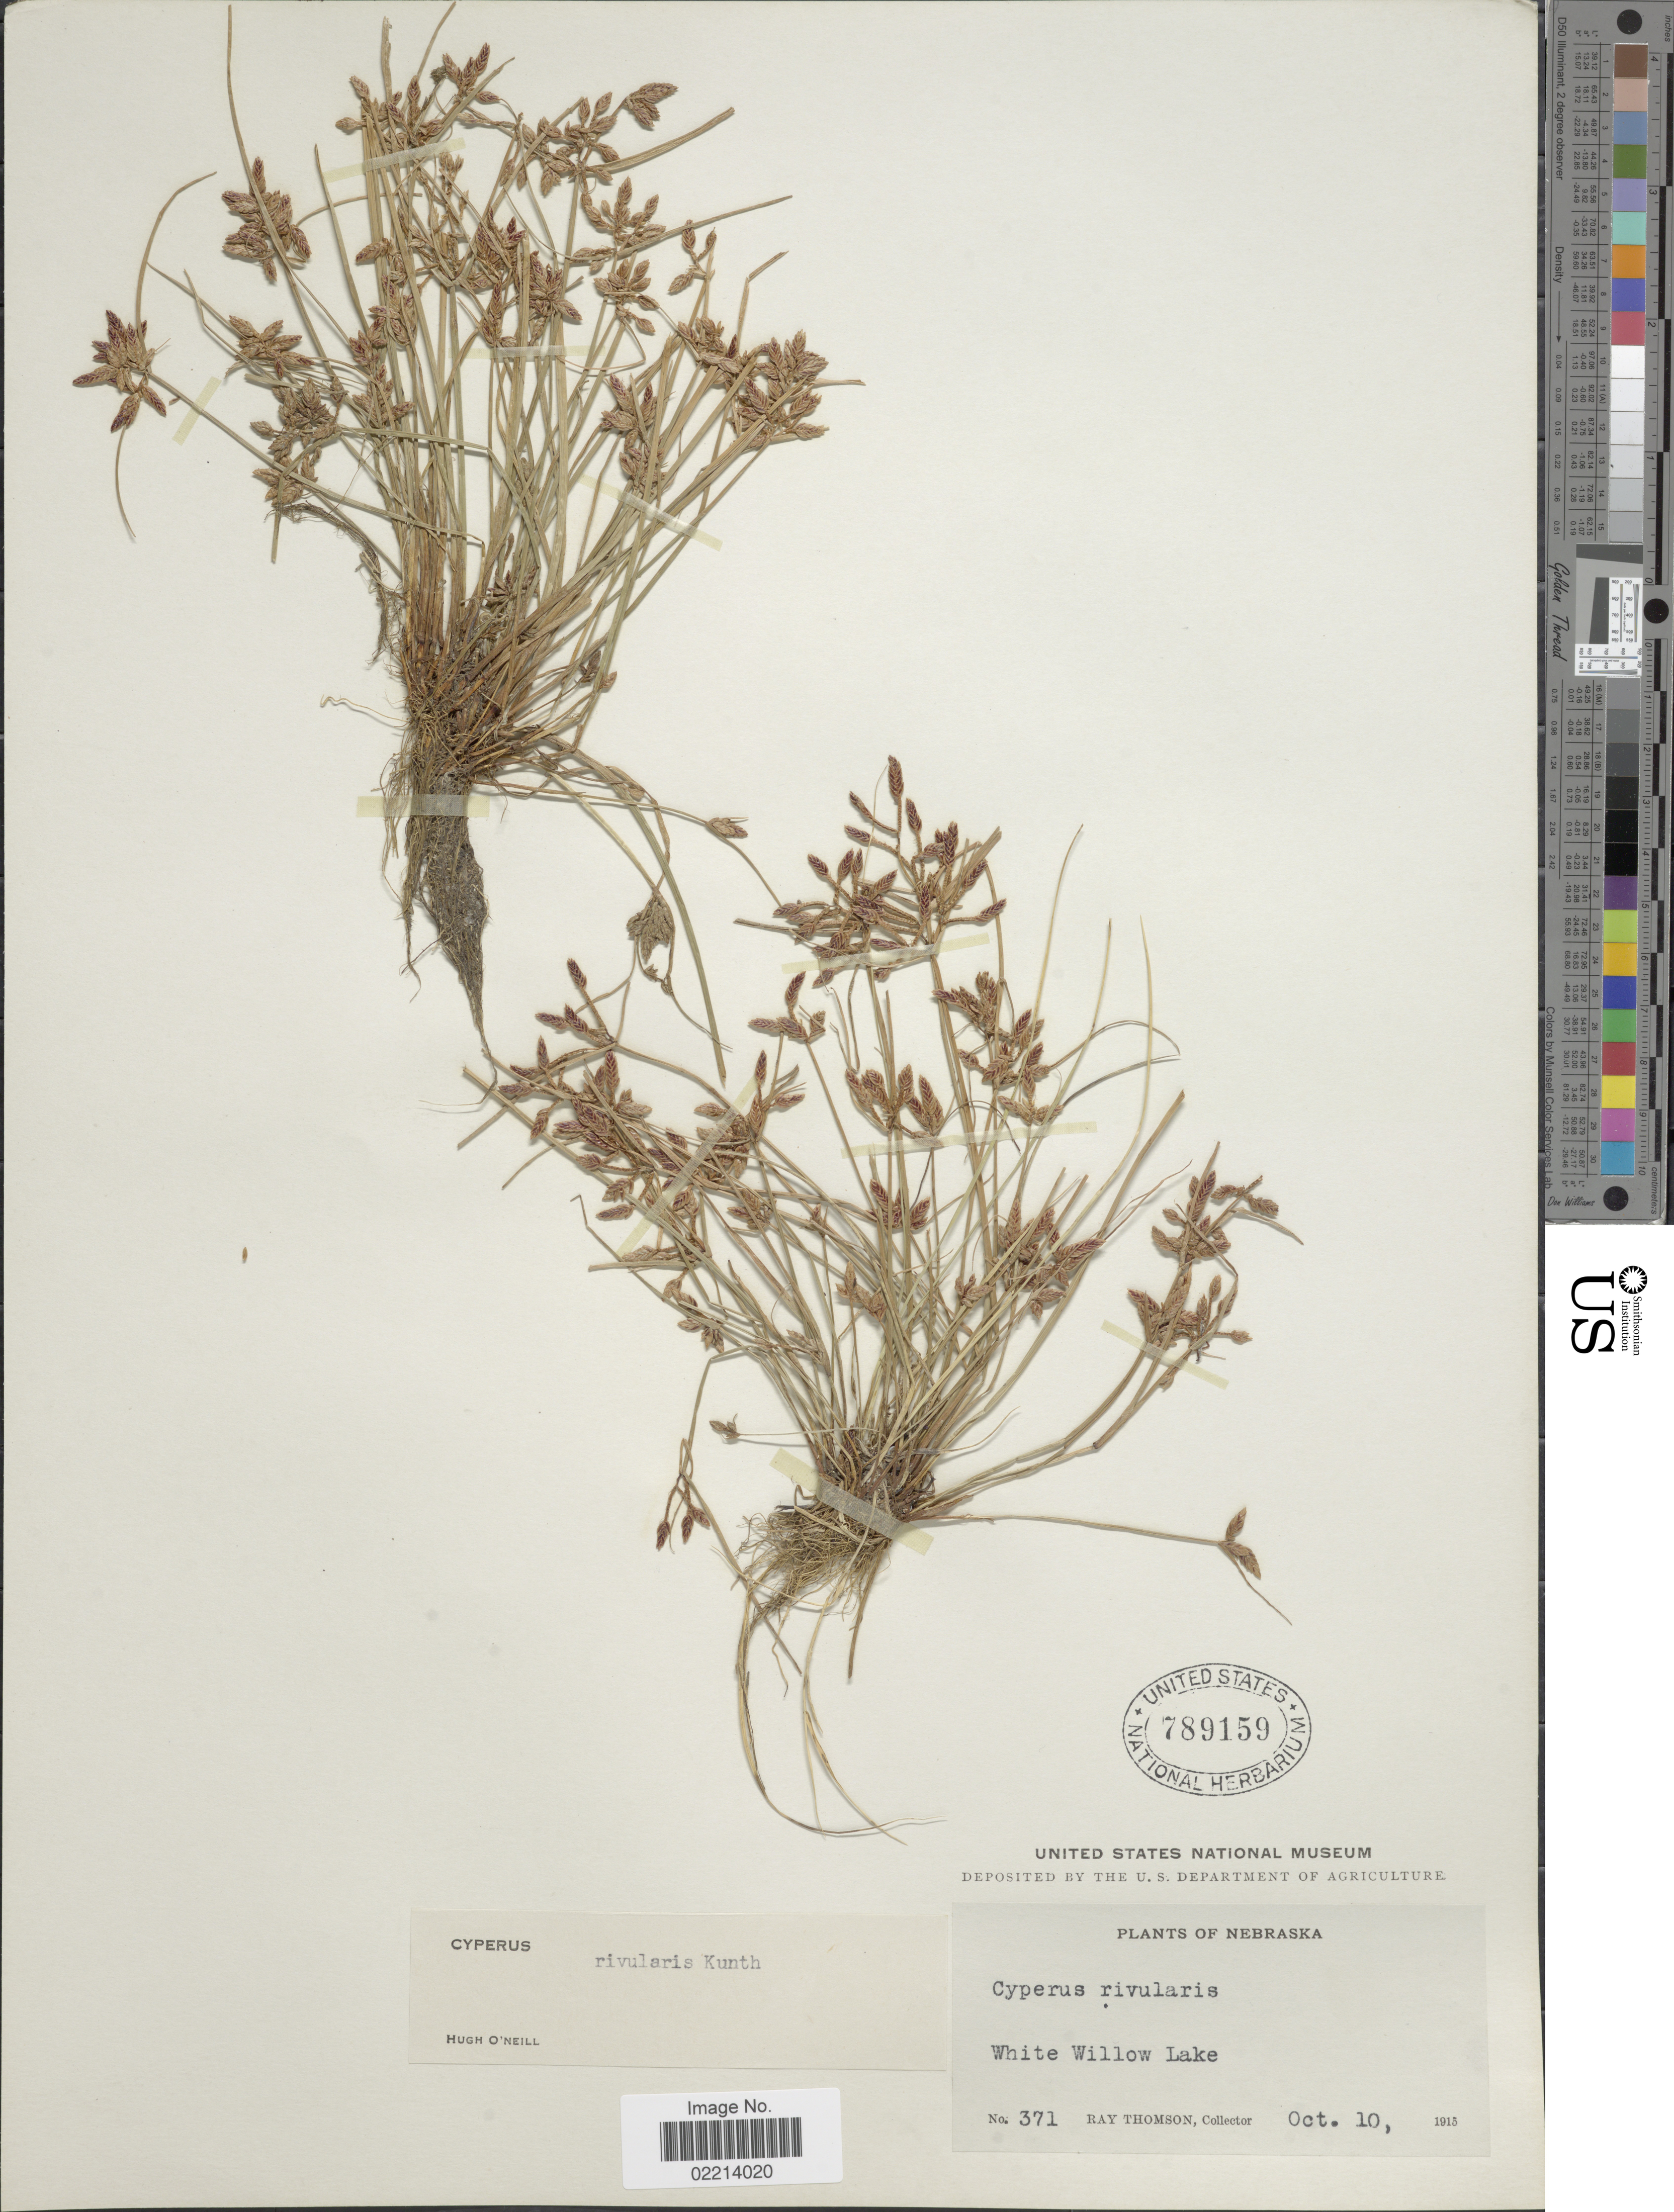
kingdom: Plantae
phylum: Tracheophyta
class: Liliopsida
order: Poales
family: Cyperaceae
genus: Cyperus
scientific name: Cyperus bipartitus Torr.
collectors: R. Thomson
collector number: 371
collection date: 1915-10-10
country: United States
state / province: Nebraska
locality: White Willow Lake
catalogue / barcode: US 789159